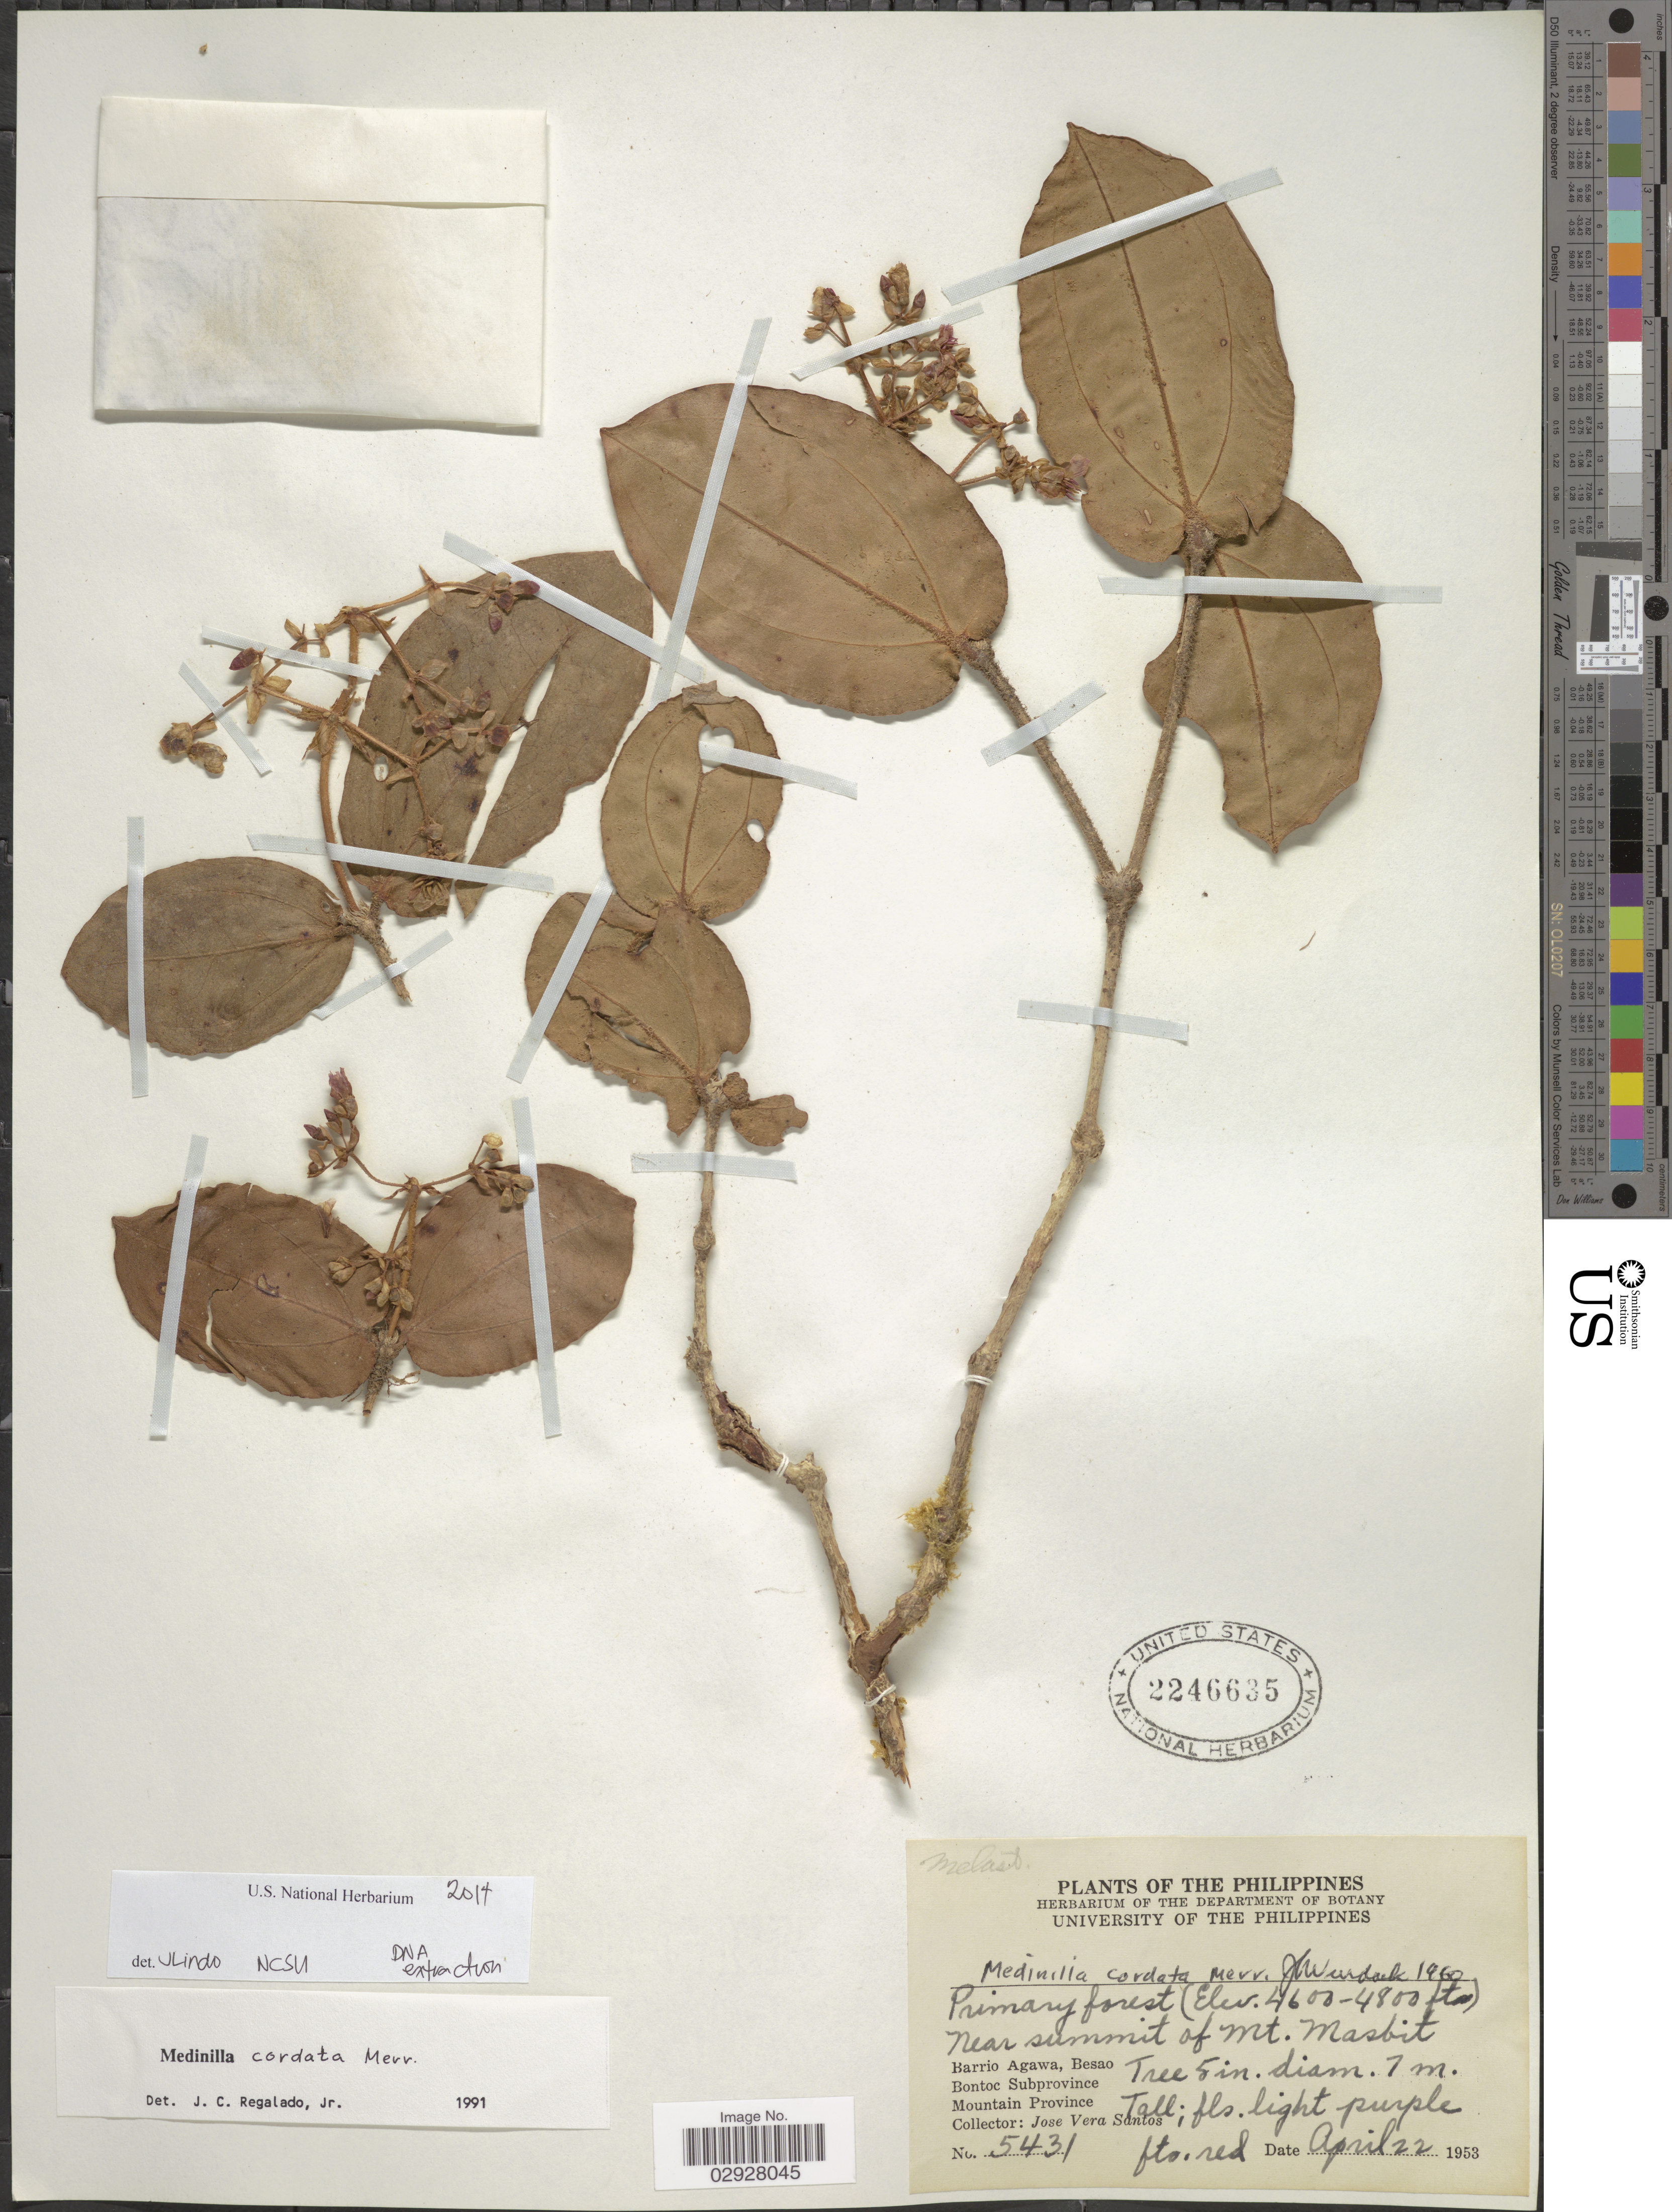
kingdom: Plantae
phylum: Tracheophyta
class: Magnoliopsida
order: Myrtales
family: Melastomataceae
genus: Medinilla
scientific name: Medinilla cordata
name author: Merr.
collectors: J. Santos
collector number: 5431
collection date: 1953-04-22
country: Philippines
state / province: Cordillera (Administrative Region)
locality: Near summit of Mt. Masbit, Barrio Agawa, Besao, Bontoc Subprovince, Mountain Province.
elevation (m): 1402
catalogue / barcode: US 2246635